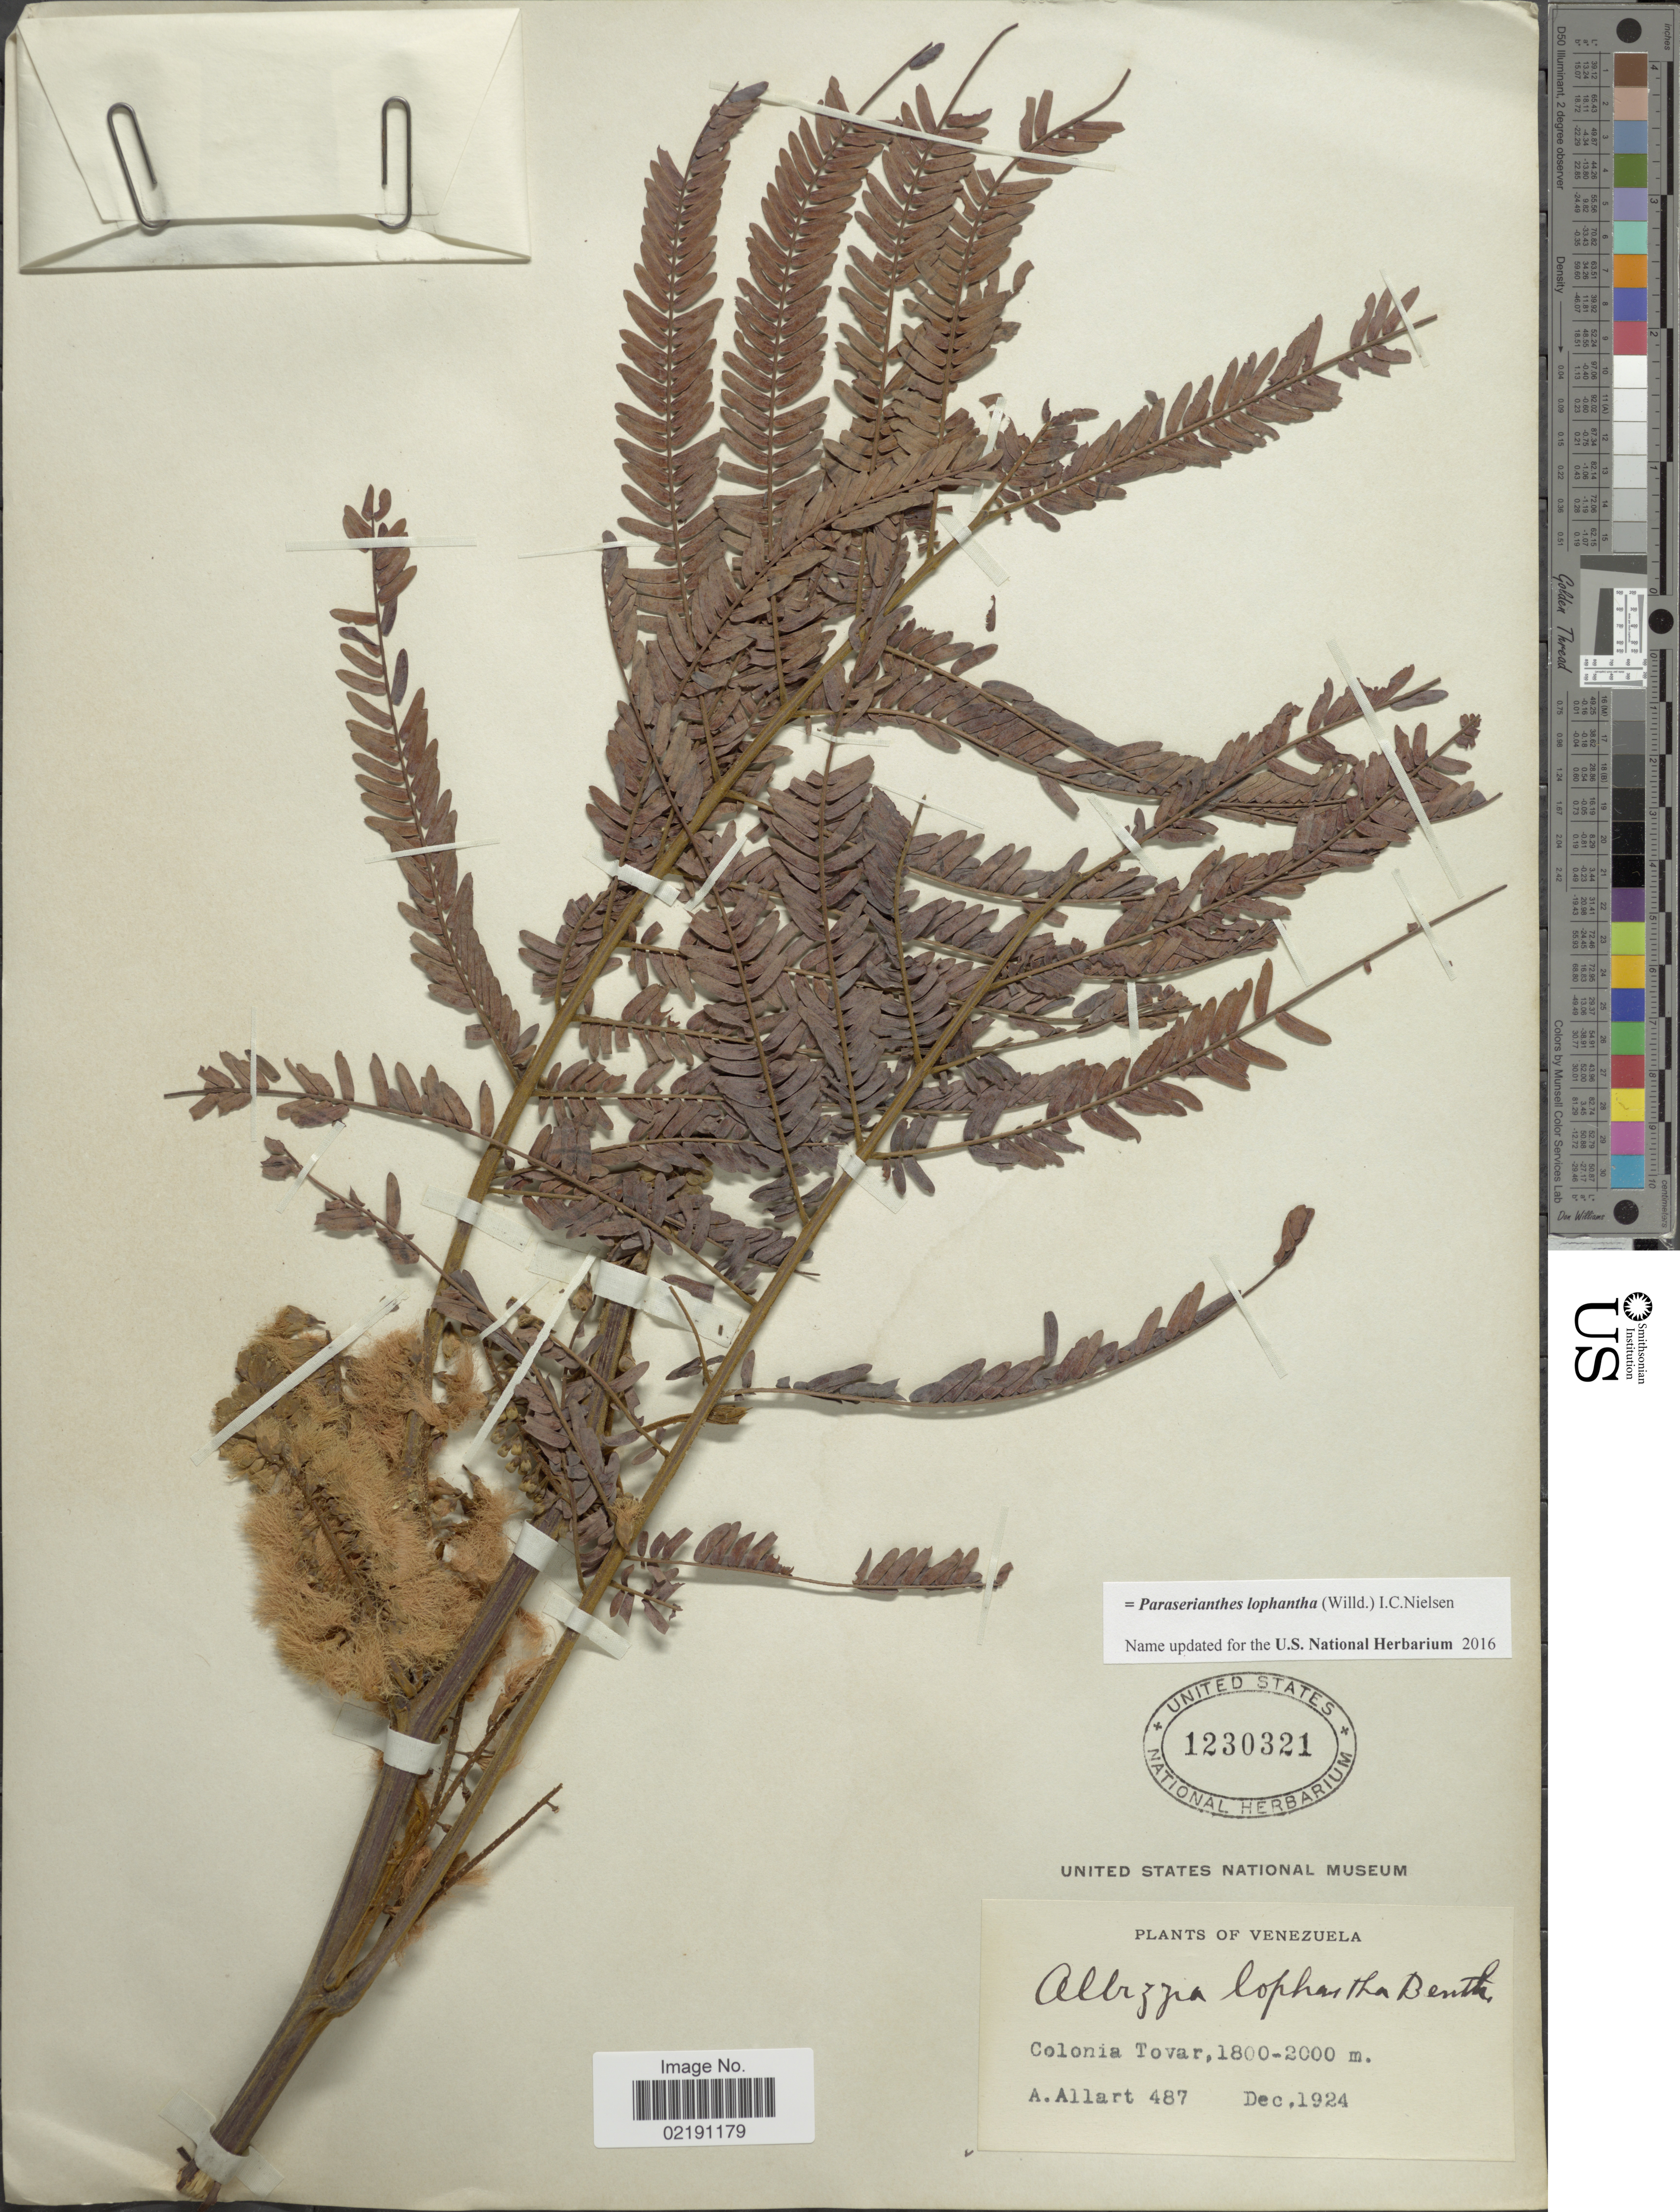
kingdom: Plantae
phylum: Tracheophyta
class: Magnoliopsida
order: Fabales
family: Fabaceae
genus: Paraserianthes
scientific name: Paraserianthes lophantha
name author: (Vent.) I.C. Nielsen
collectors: A. Allart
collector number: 487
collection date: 1924-12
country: Venezuela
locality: Colonia Tovar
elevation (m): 1800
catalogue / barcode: US 1230321